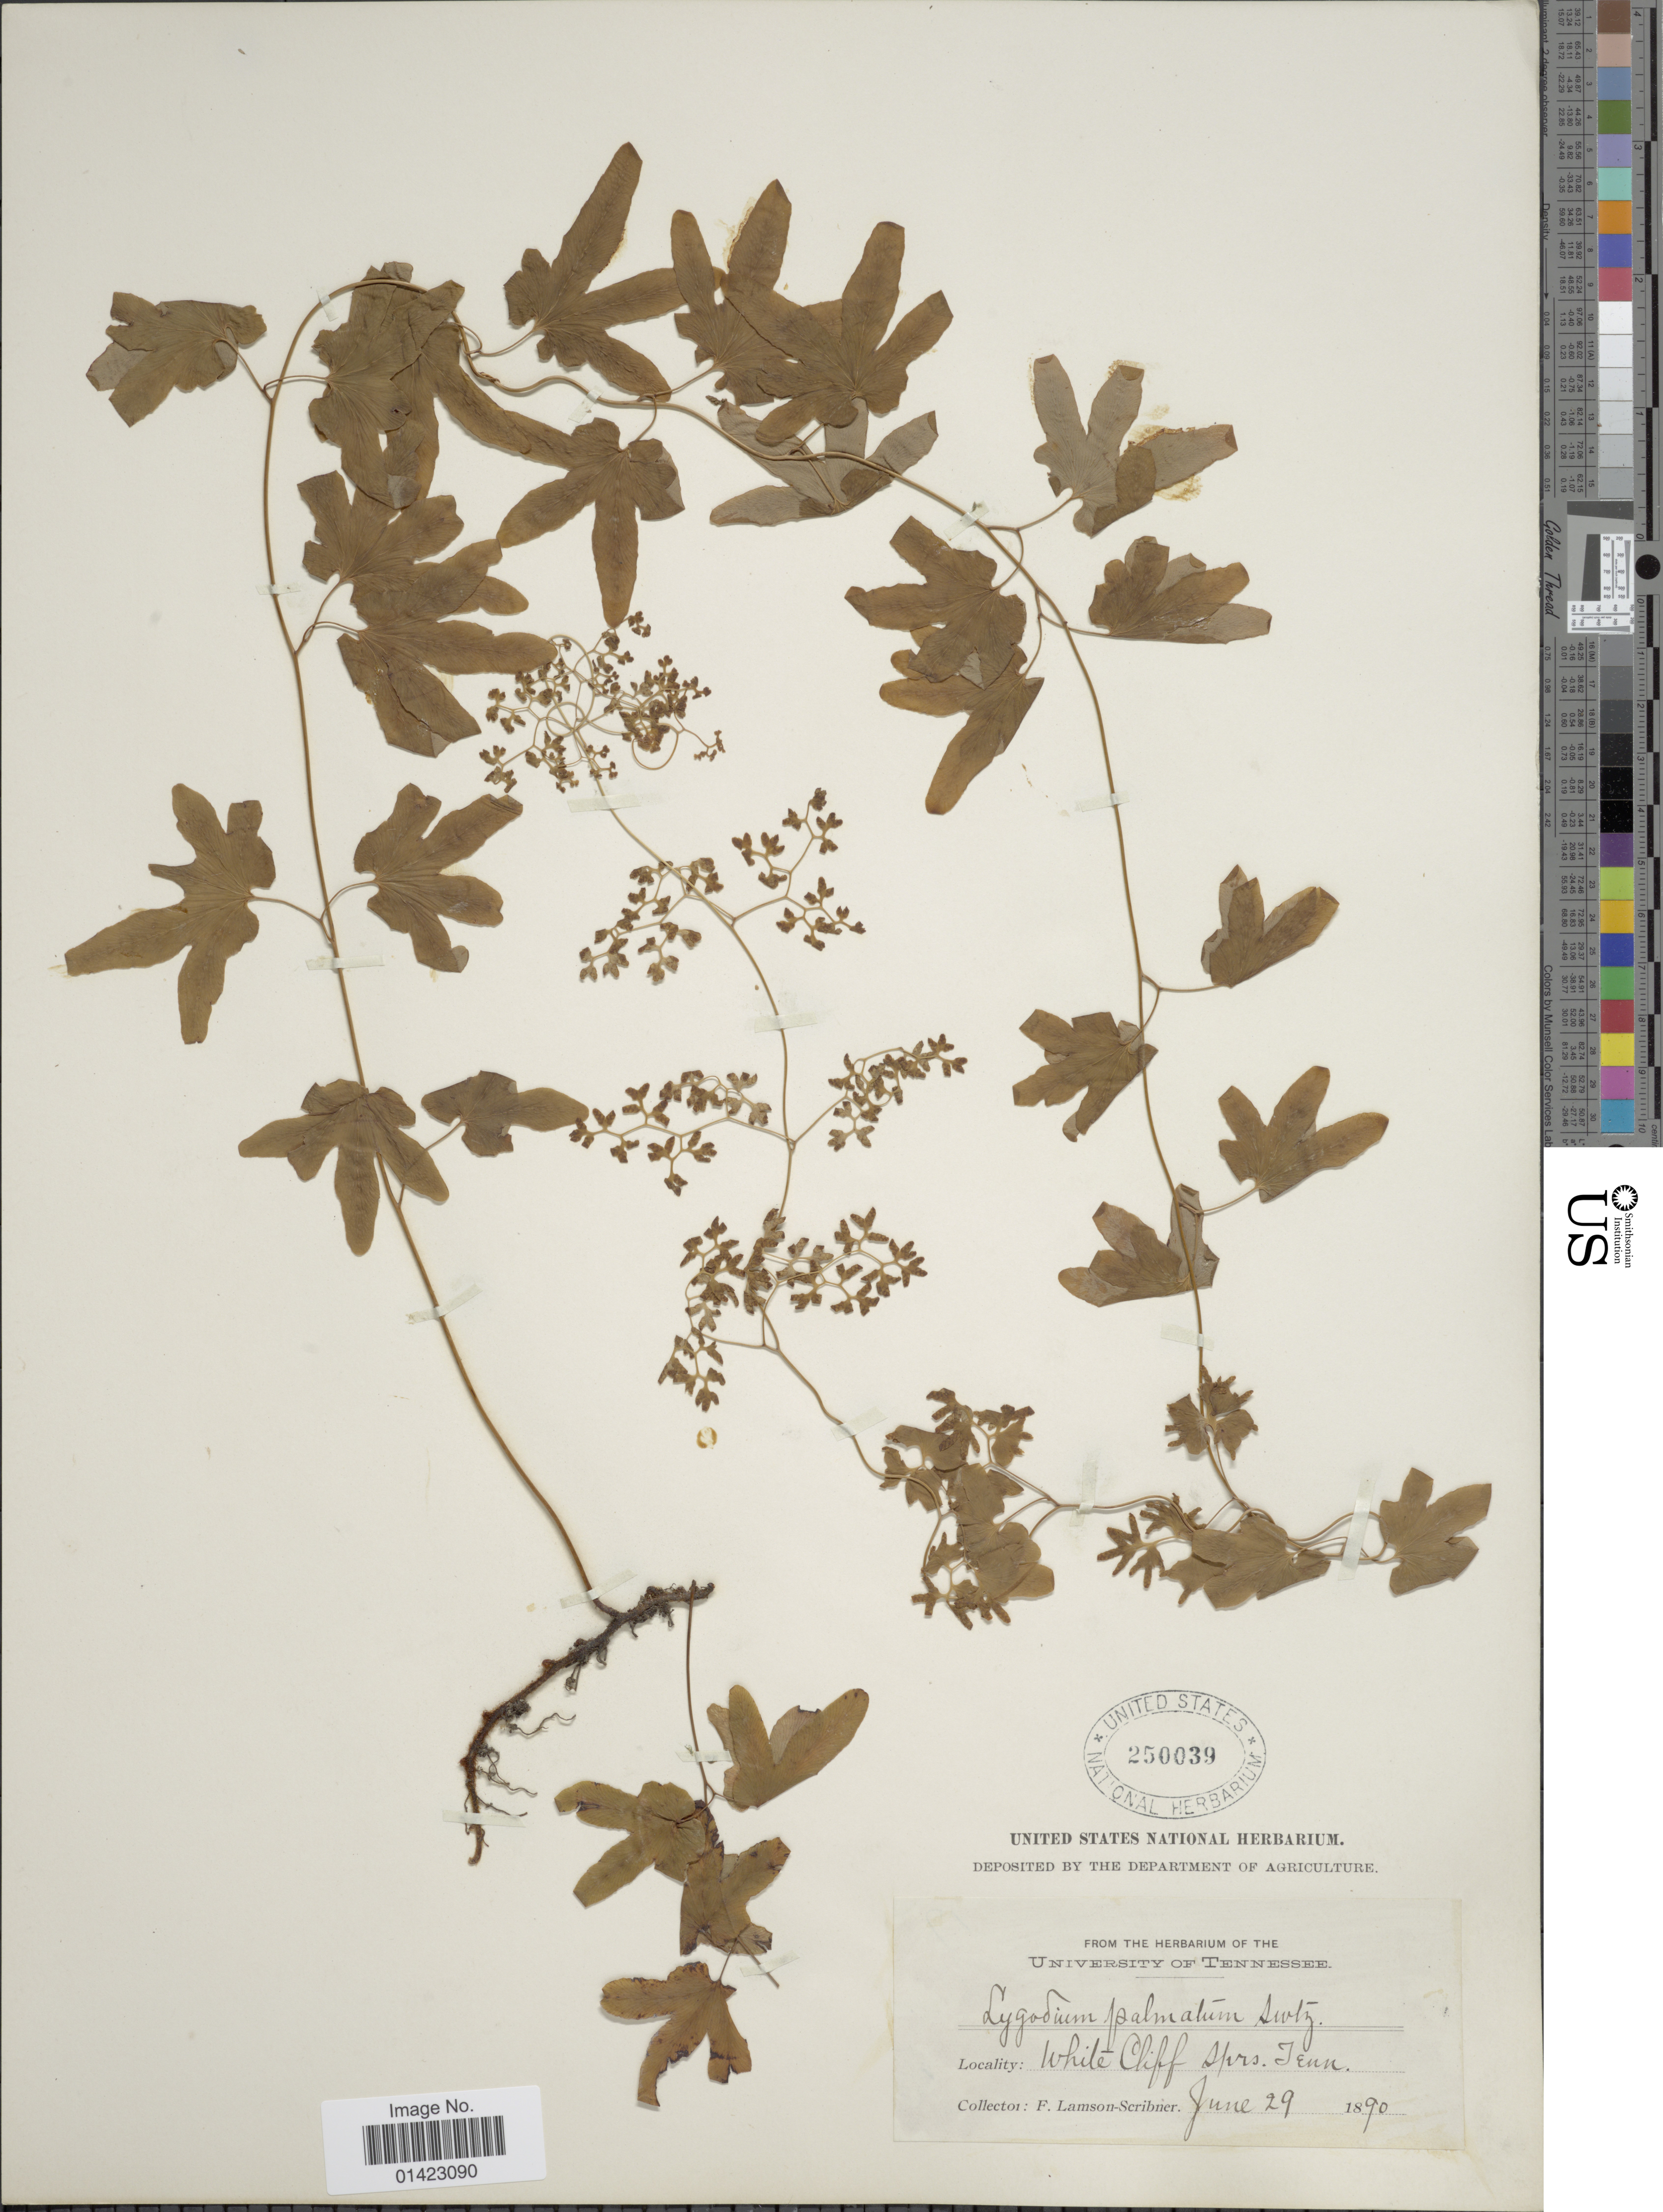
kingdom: Plantae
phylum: Tracheophyta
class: Polypodiopsida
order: Schizaeales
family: Lygodiaceae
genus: Lygodium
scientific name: Lygodium palmatum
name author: (Bernh.) Sw.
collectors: F. Lamson-Scribner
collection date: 1890-06-29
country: United States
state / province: Tennessee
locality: White Cliff sprs. Tenn.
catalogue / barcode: US 250039